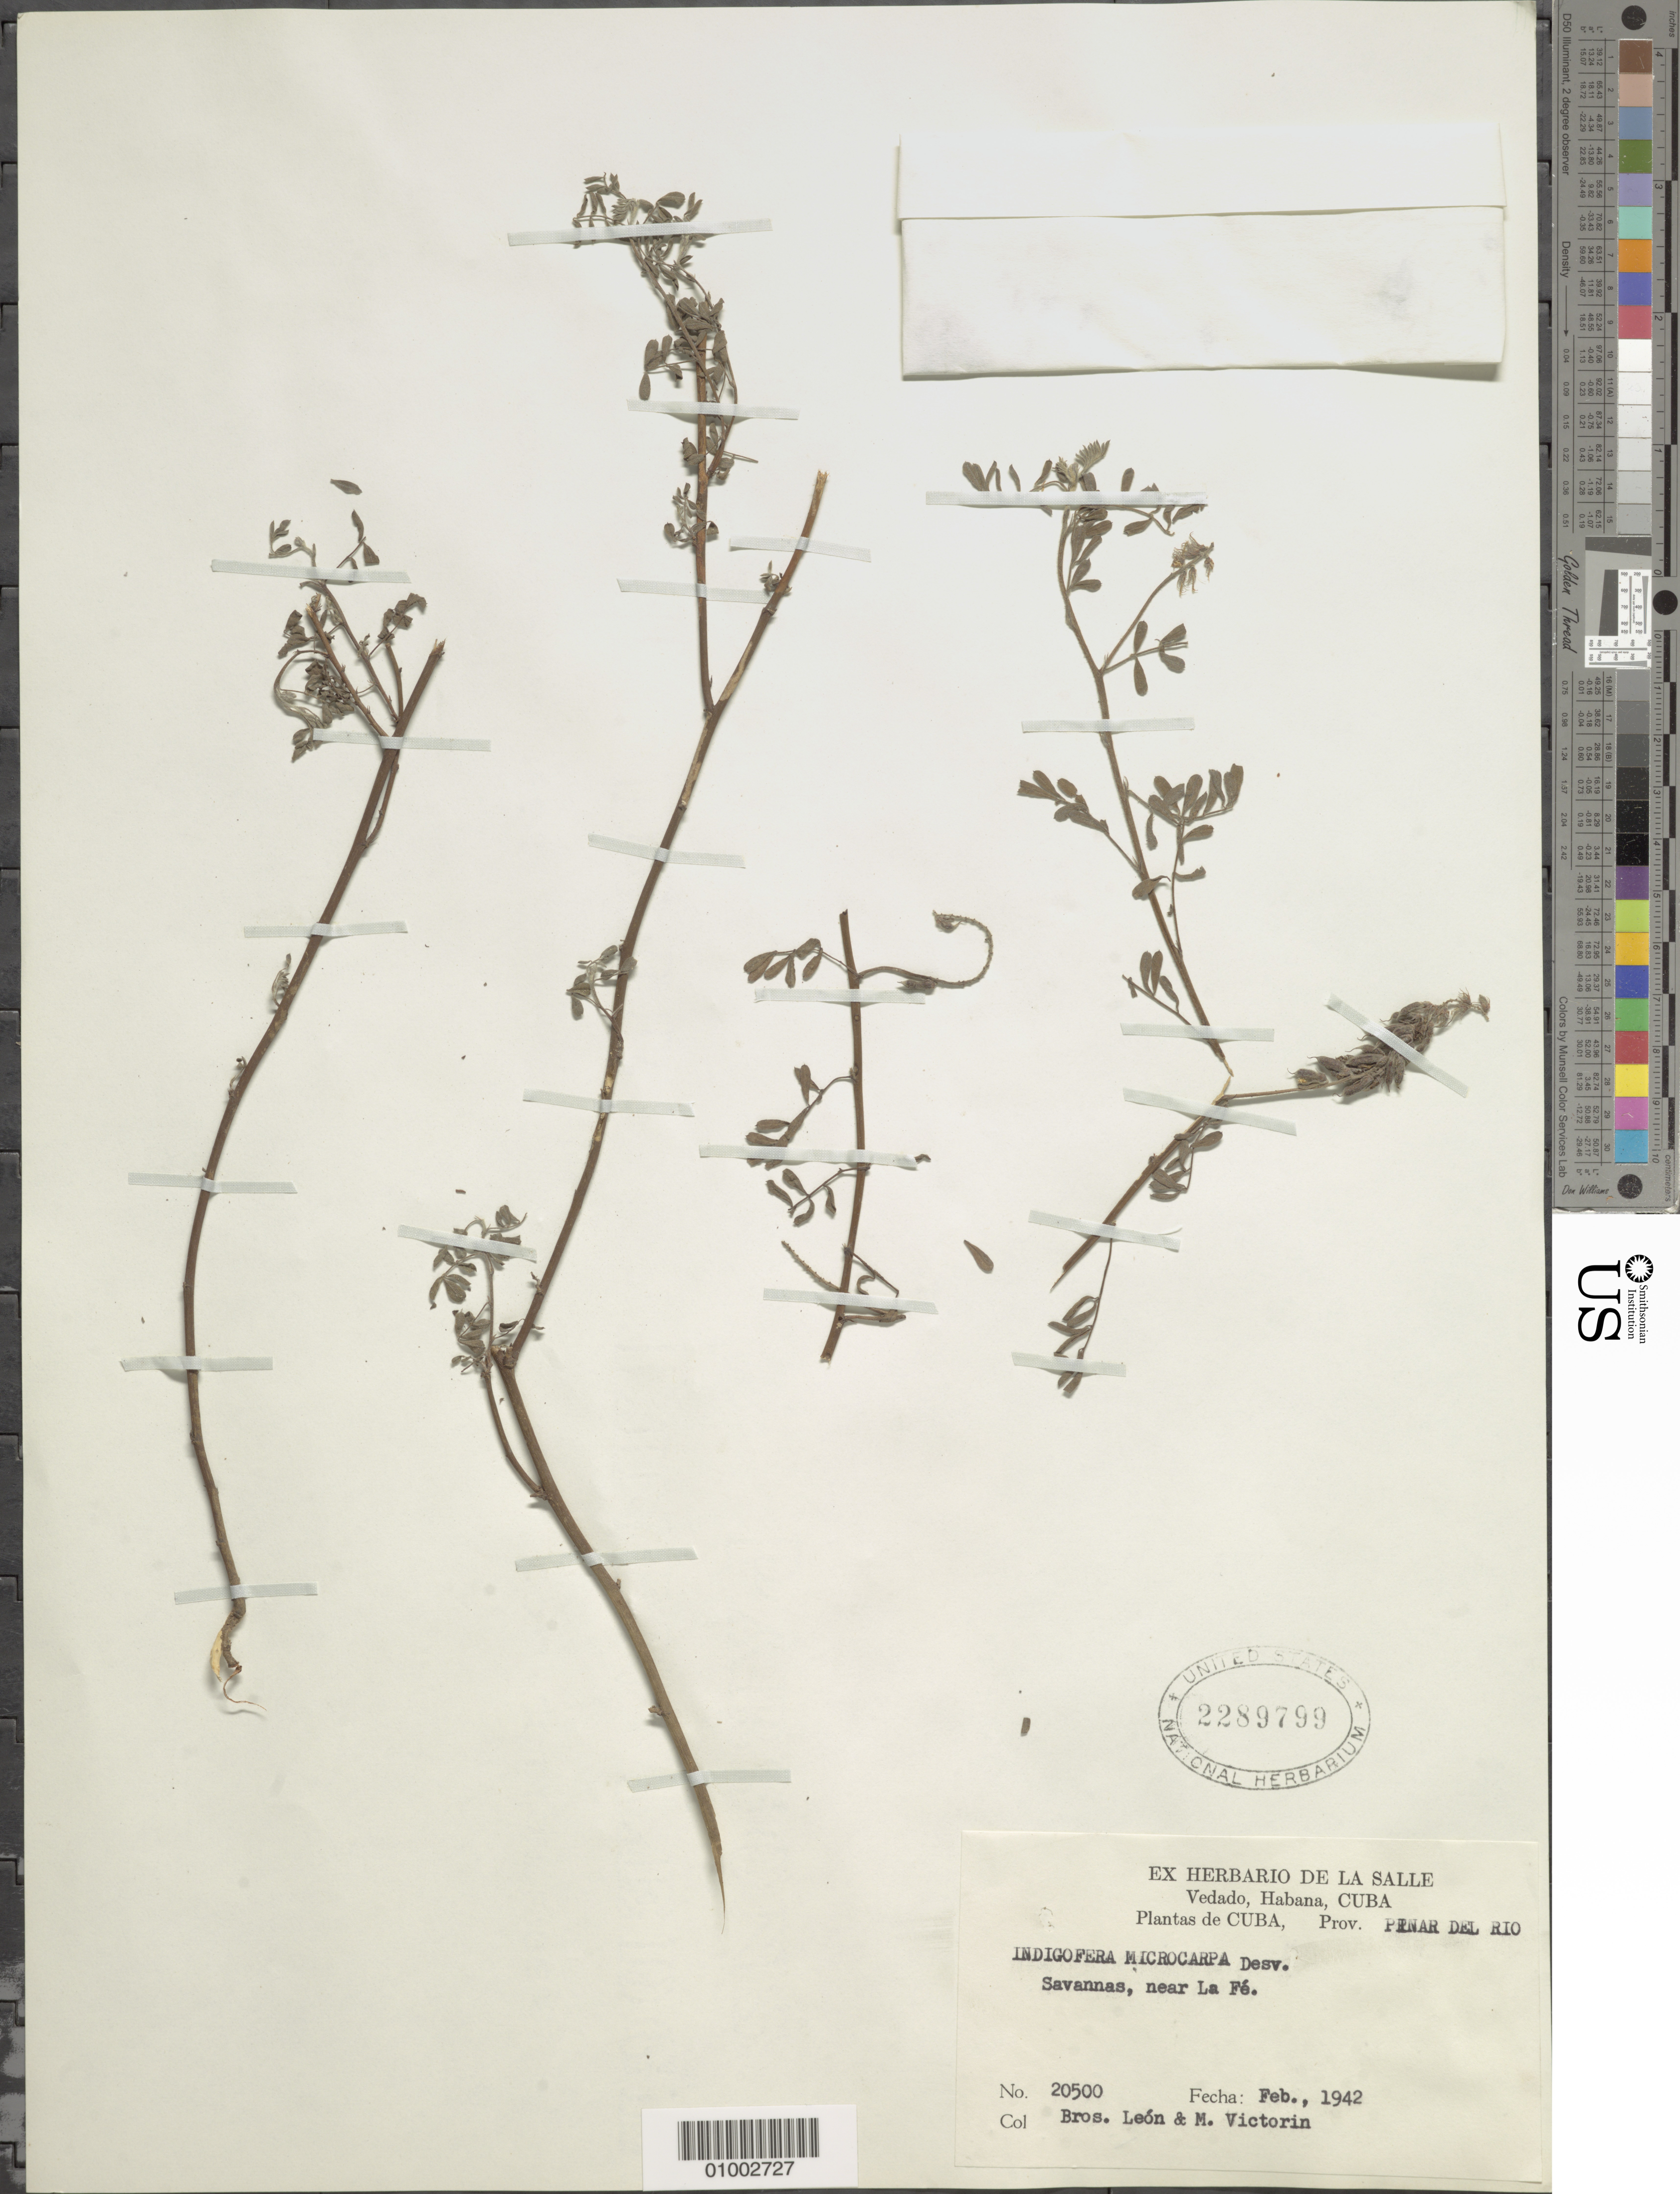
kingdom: Plantae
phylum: Tracheophyta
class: Magnoliopsida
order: Fabales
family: Fabaceae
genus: Indigofera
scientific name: Indigofera microcarpa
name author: Desv.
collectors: F. Victorin & Bro. León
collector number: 20500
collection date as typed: Feb 1942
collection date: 1942-02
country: Cuba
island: Cuba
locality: Savannas, near La Fe, Province of Pinar del Rio, Vedado, Habana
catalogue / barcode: US 2289799